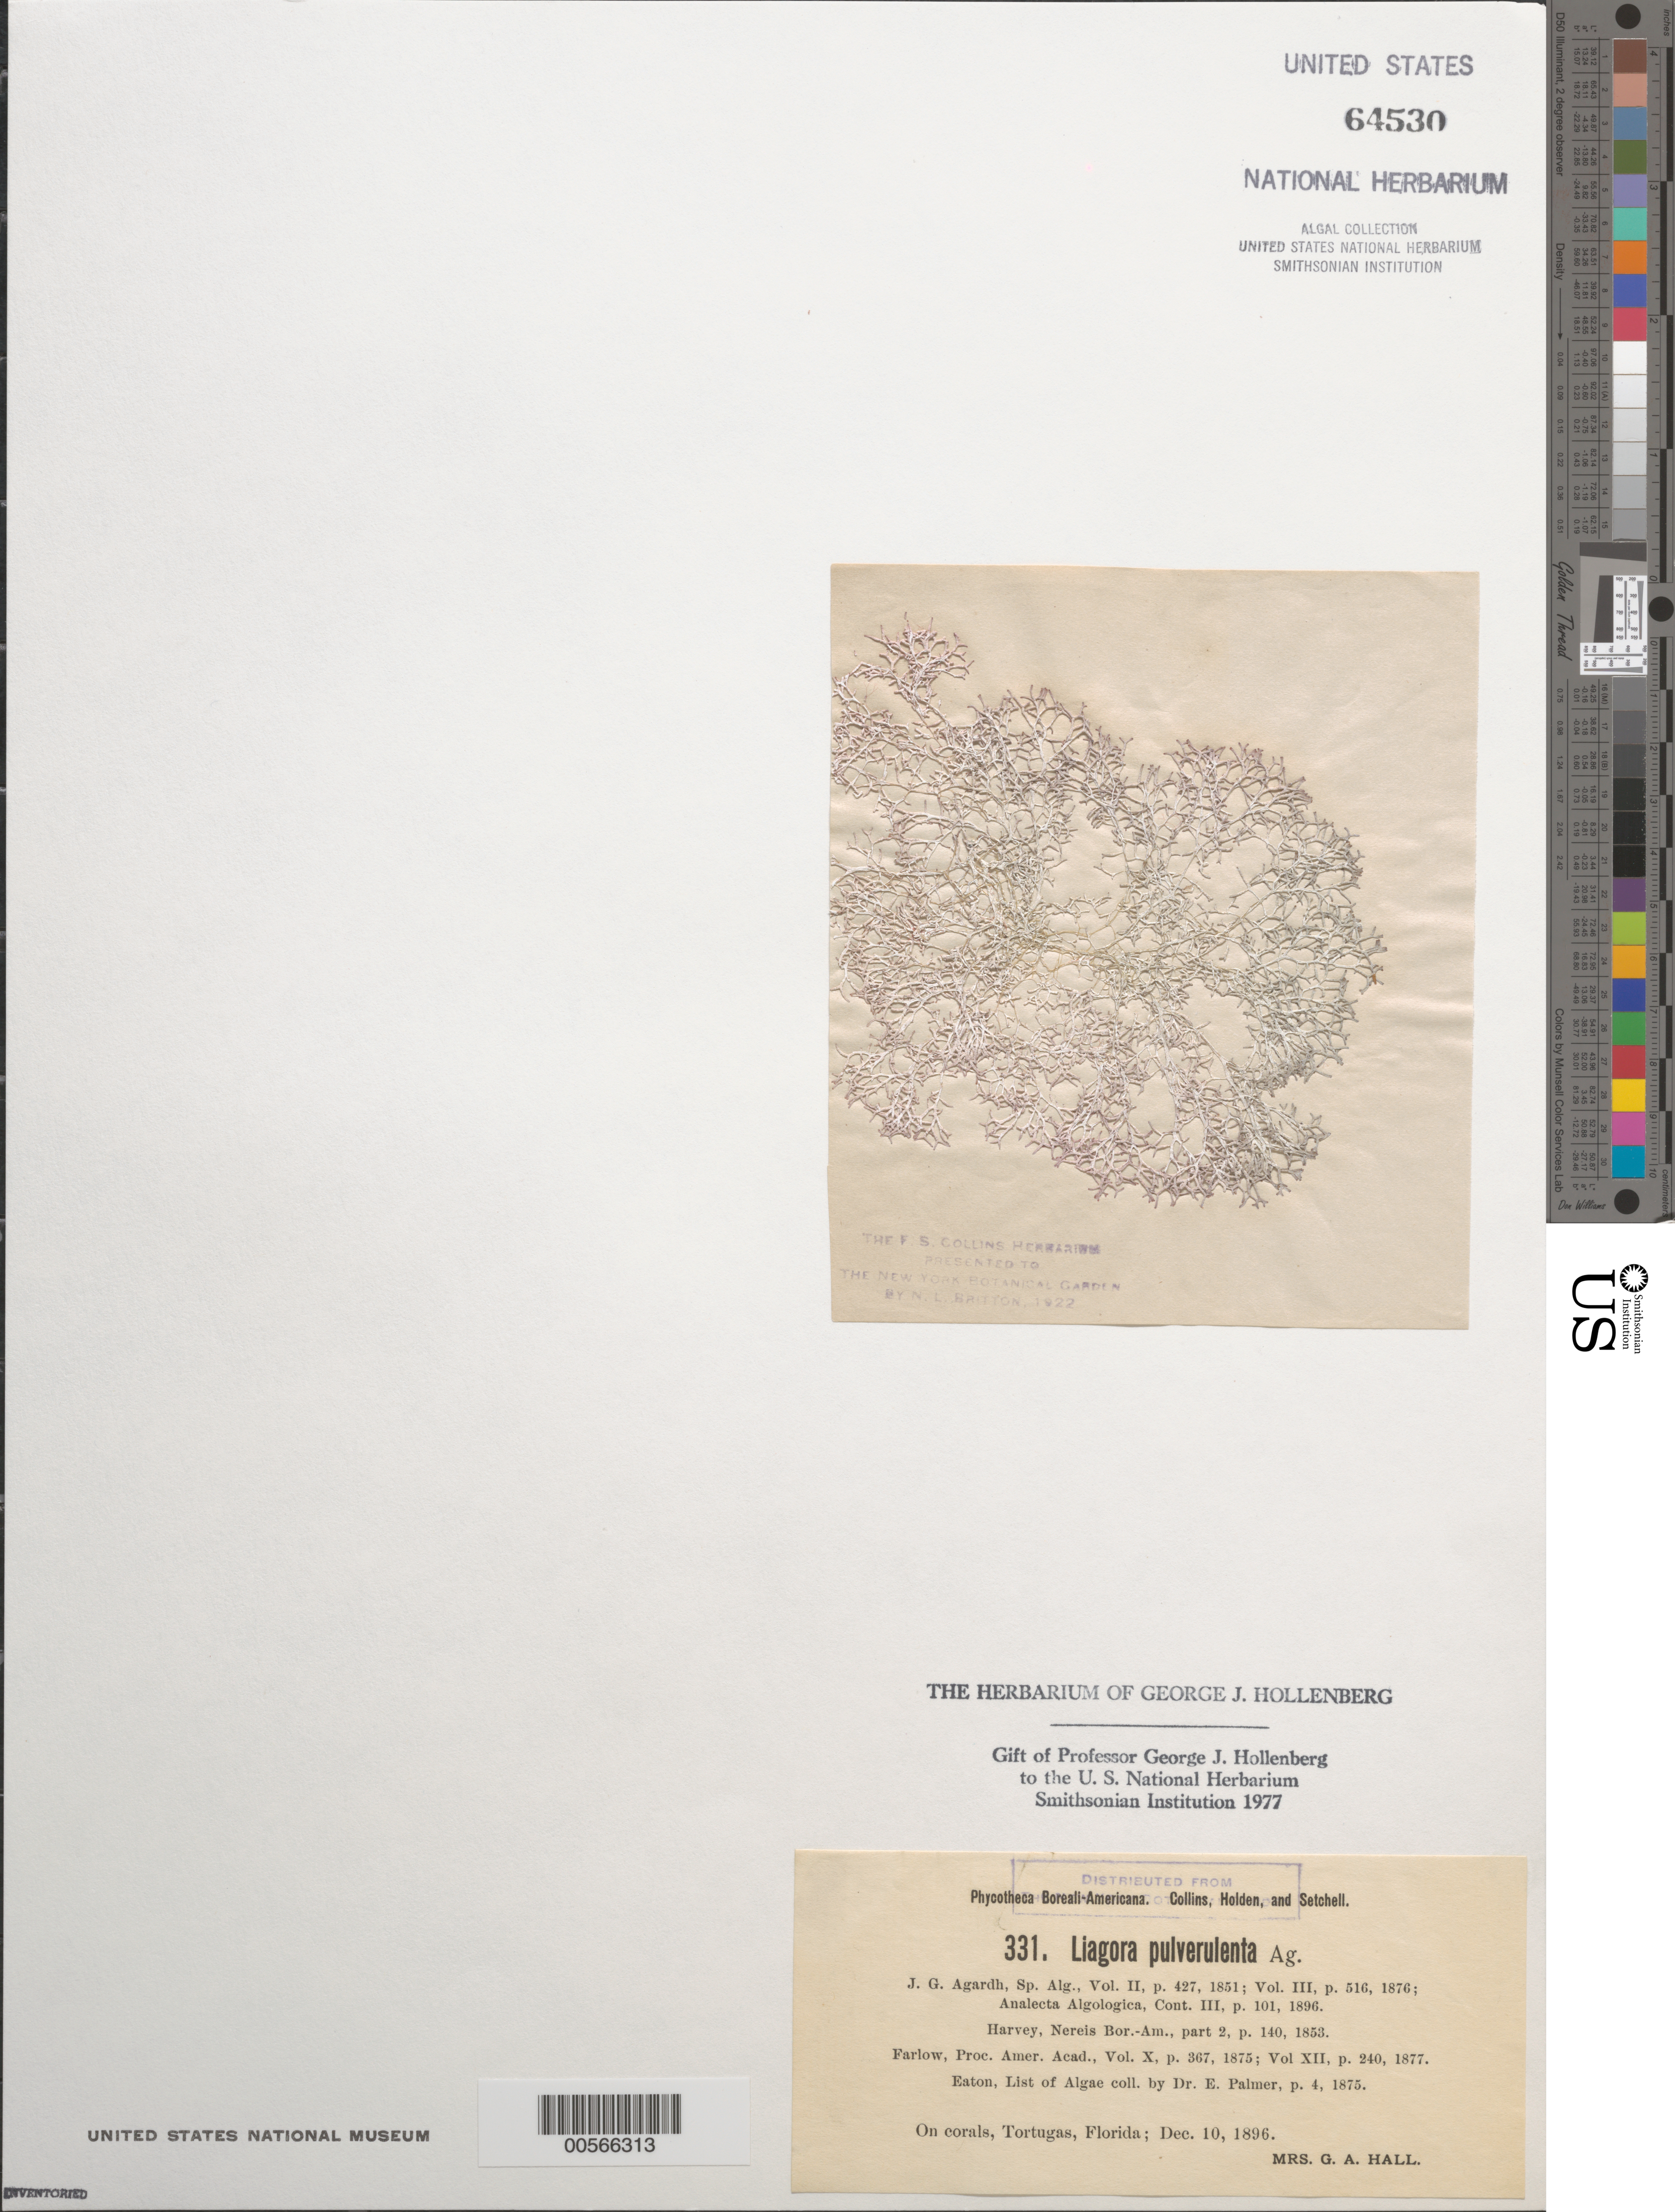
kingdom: Plantae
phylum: Rhodophyta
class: Florideophyceae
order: Nemaliales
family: Liagoraceae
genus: Liagora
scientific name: Liagora ceranoides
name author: J.V.Lamouroux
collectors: Mrs. Hall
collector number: PB-A 331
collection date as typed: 10 Dec 1896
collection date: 1896-12-10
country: United States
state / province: Florida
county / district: Monroe County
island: Dry Tortugas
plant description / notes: Collins, Holden & Setchell, Phycotheca Boreali-Americana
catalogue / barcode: US 64530